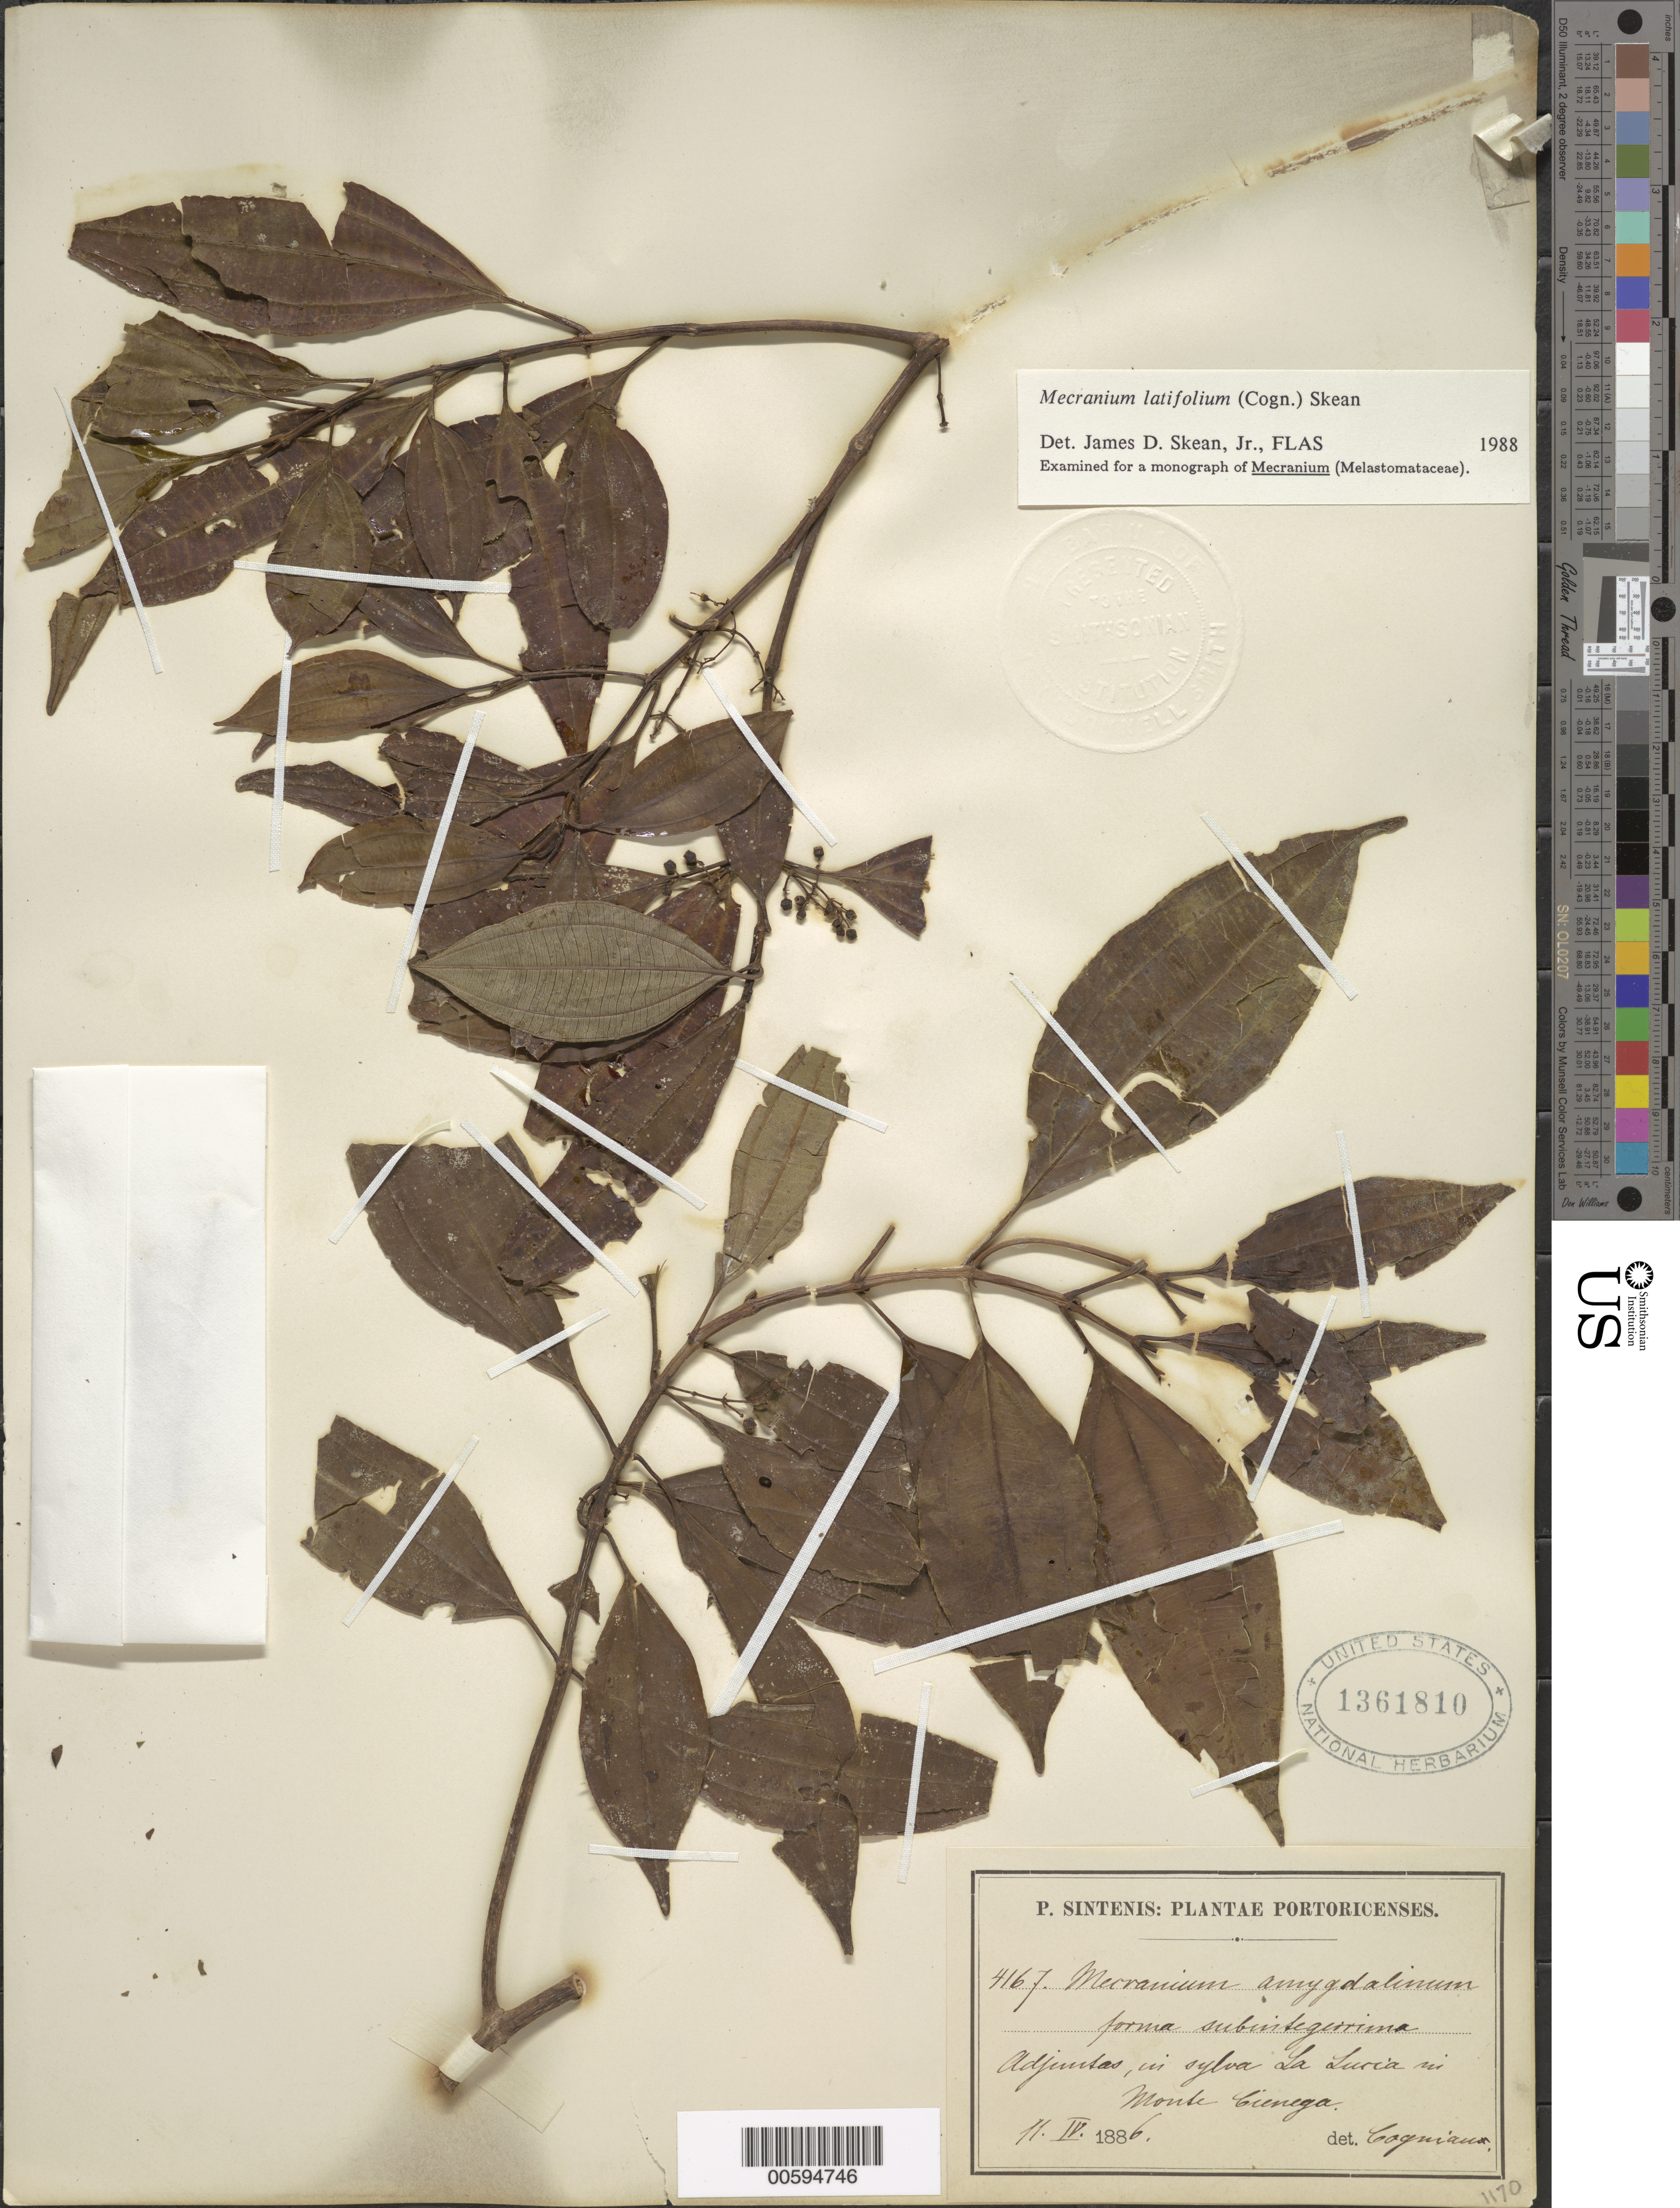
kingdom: Plantae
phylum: Tracheophyta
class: Magnoliopsida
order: Myrtales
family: Melastomataceae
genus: Mecranium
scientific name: Mecranium latifolium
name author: (Cogn.) Skean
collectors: P. Sintenis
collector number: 4167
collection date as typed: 11 Apr 1886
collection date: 1886-04-11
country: Puerto Rico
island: Greater Antilles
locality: Adjuntas, in sylva La Lucia in Monte Cienega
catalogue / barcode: US 1361810